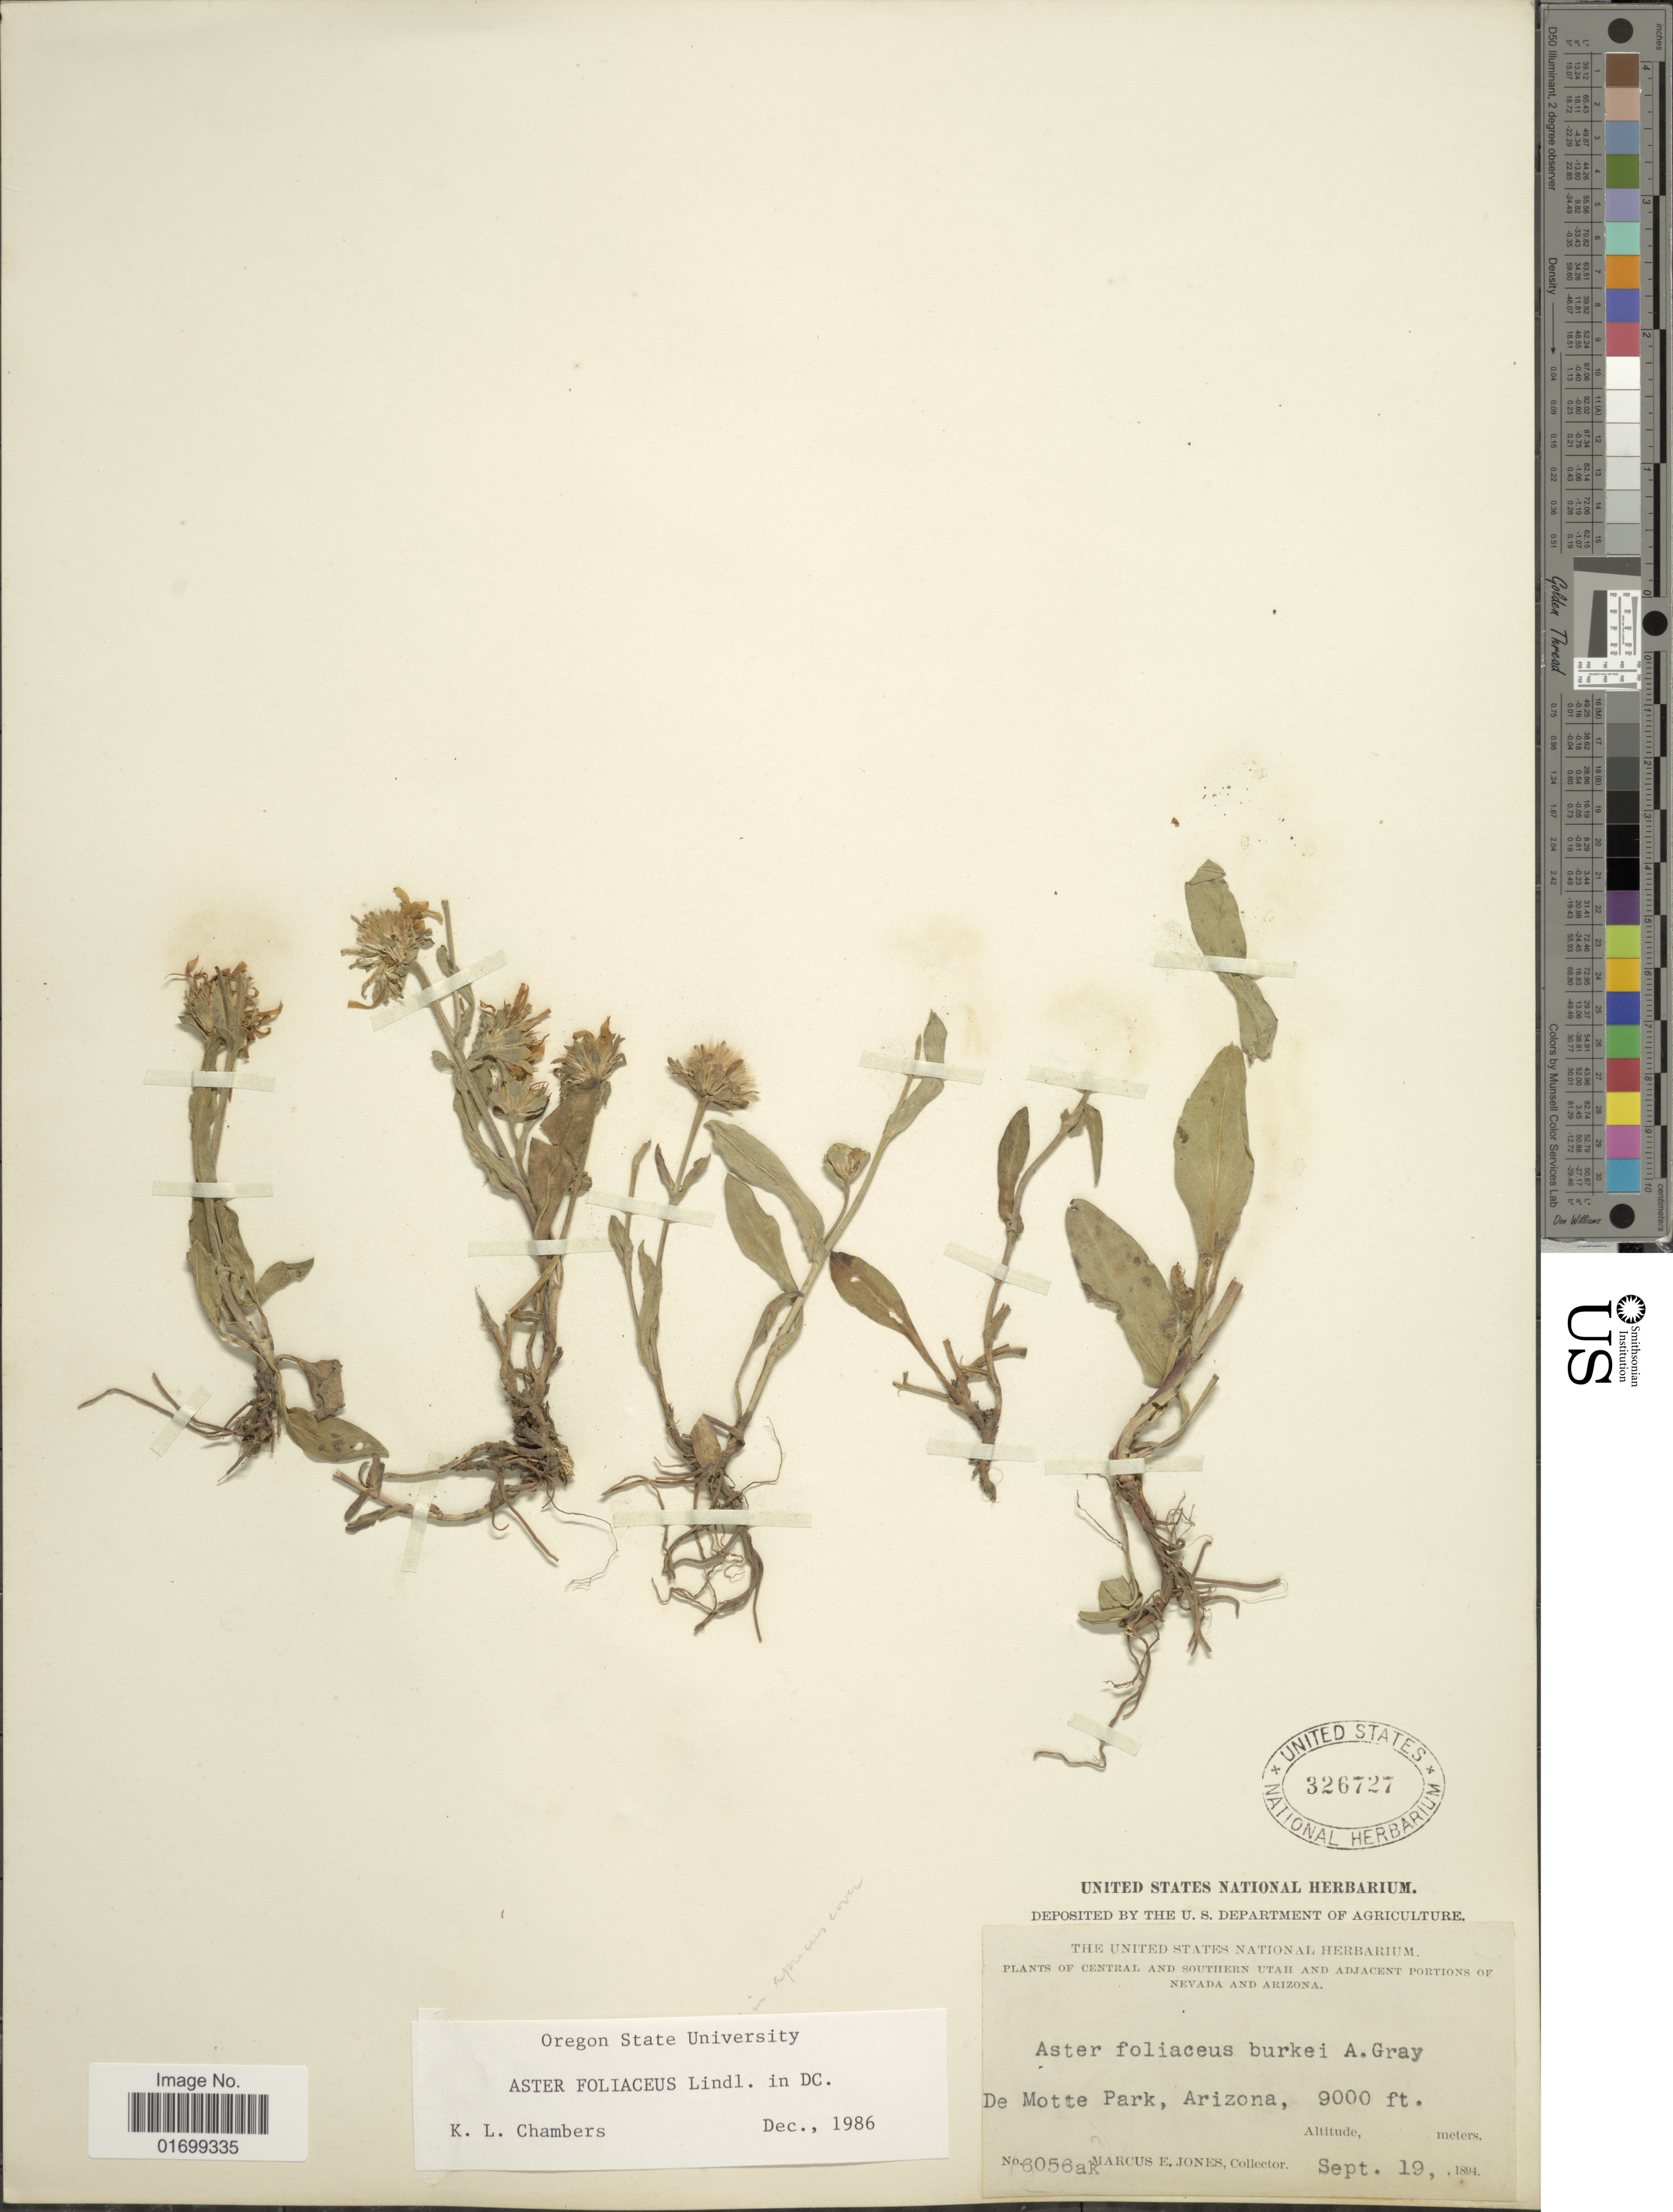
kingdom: Plantae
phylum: Tracheophyta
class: Magnoliopsida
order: Asterales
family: Asteraceae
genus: Symphyotrichum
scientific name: Symphyotrichum foliaceum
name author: (Lindl. ex DC.) G.L. Nesom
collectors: M. E. Jones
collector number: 6056ak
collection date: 1894-09-19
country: United States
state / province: Arizona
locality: De Motte Park.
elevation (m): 2743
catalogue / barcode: US 326727